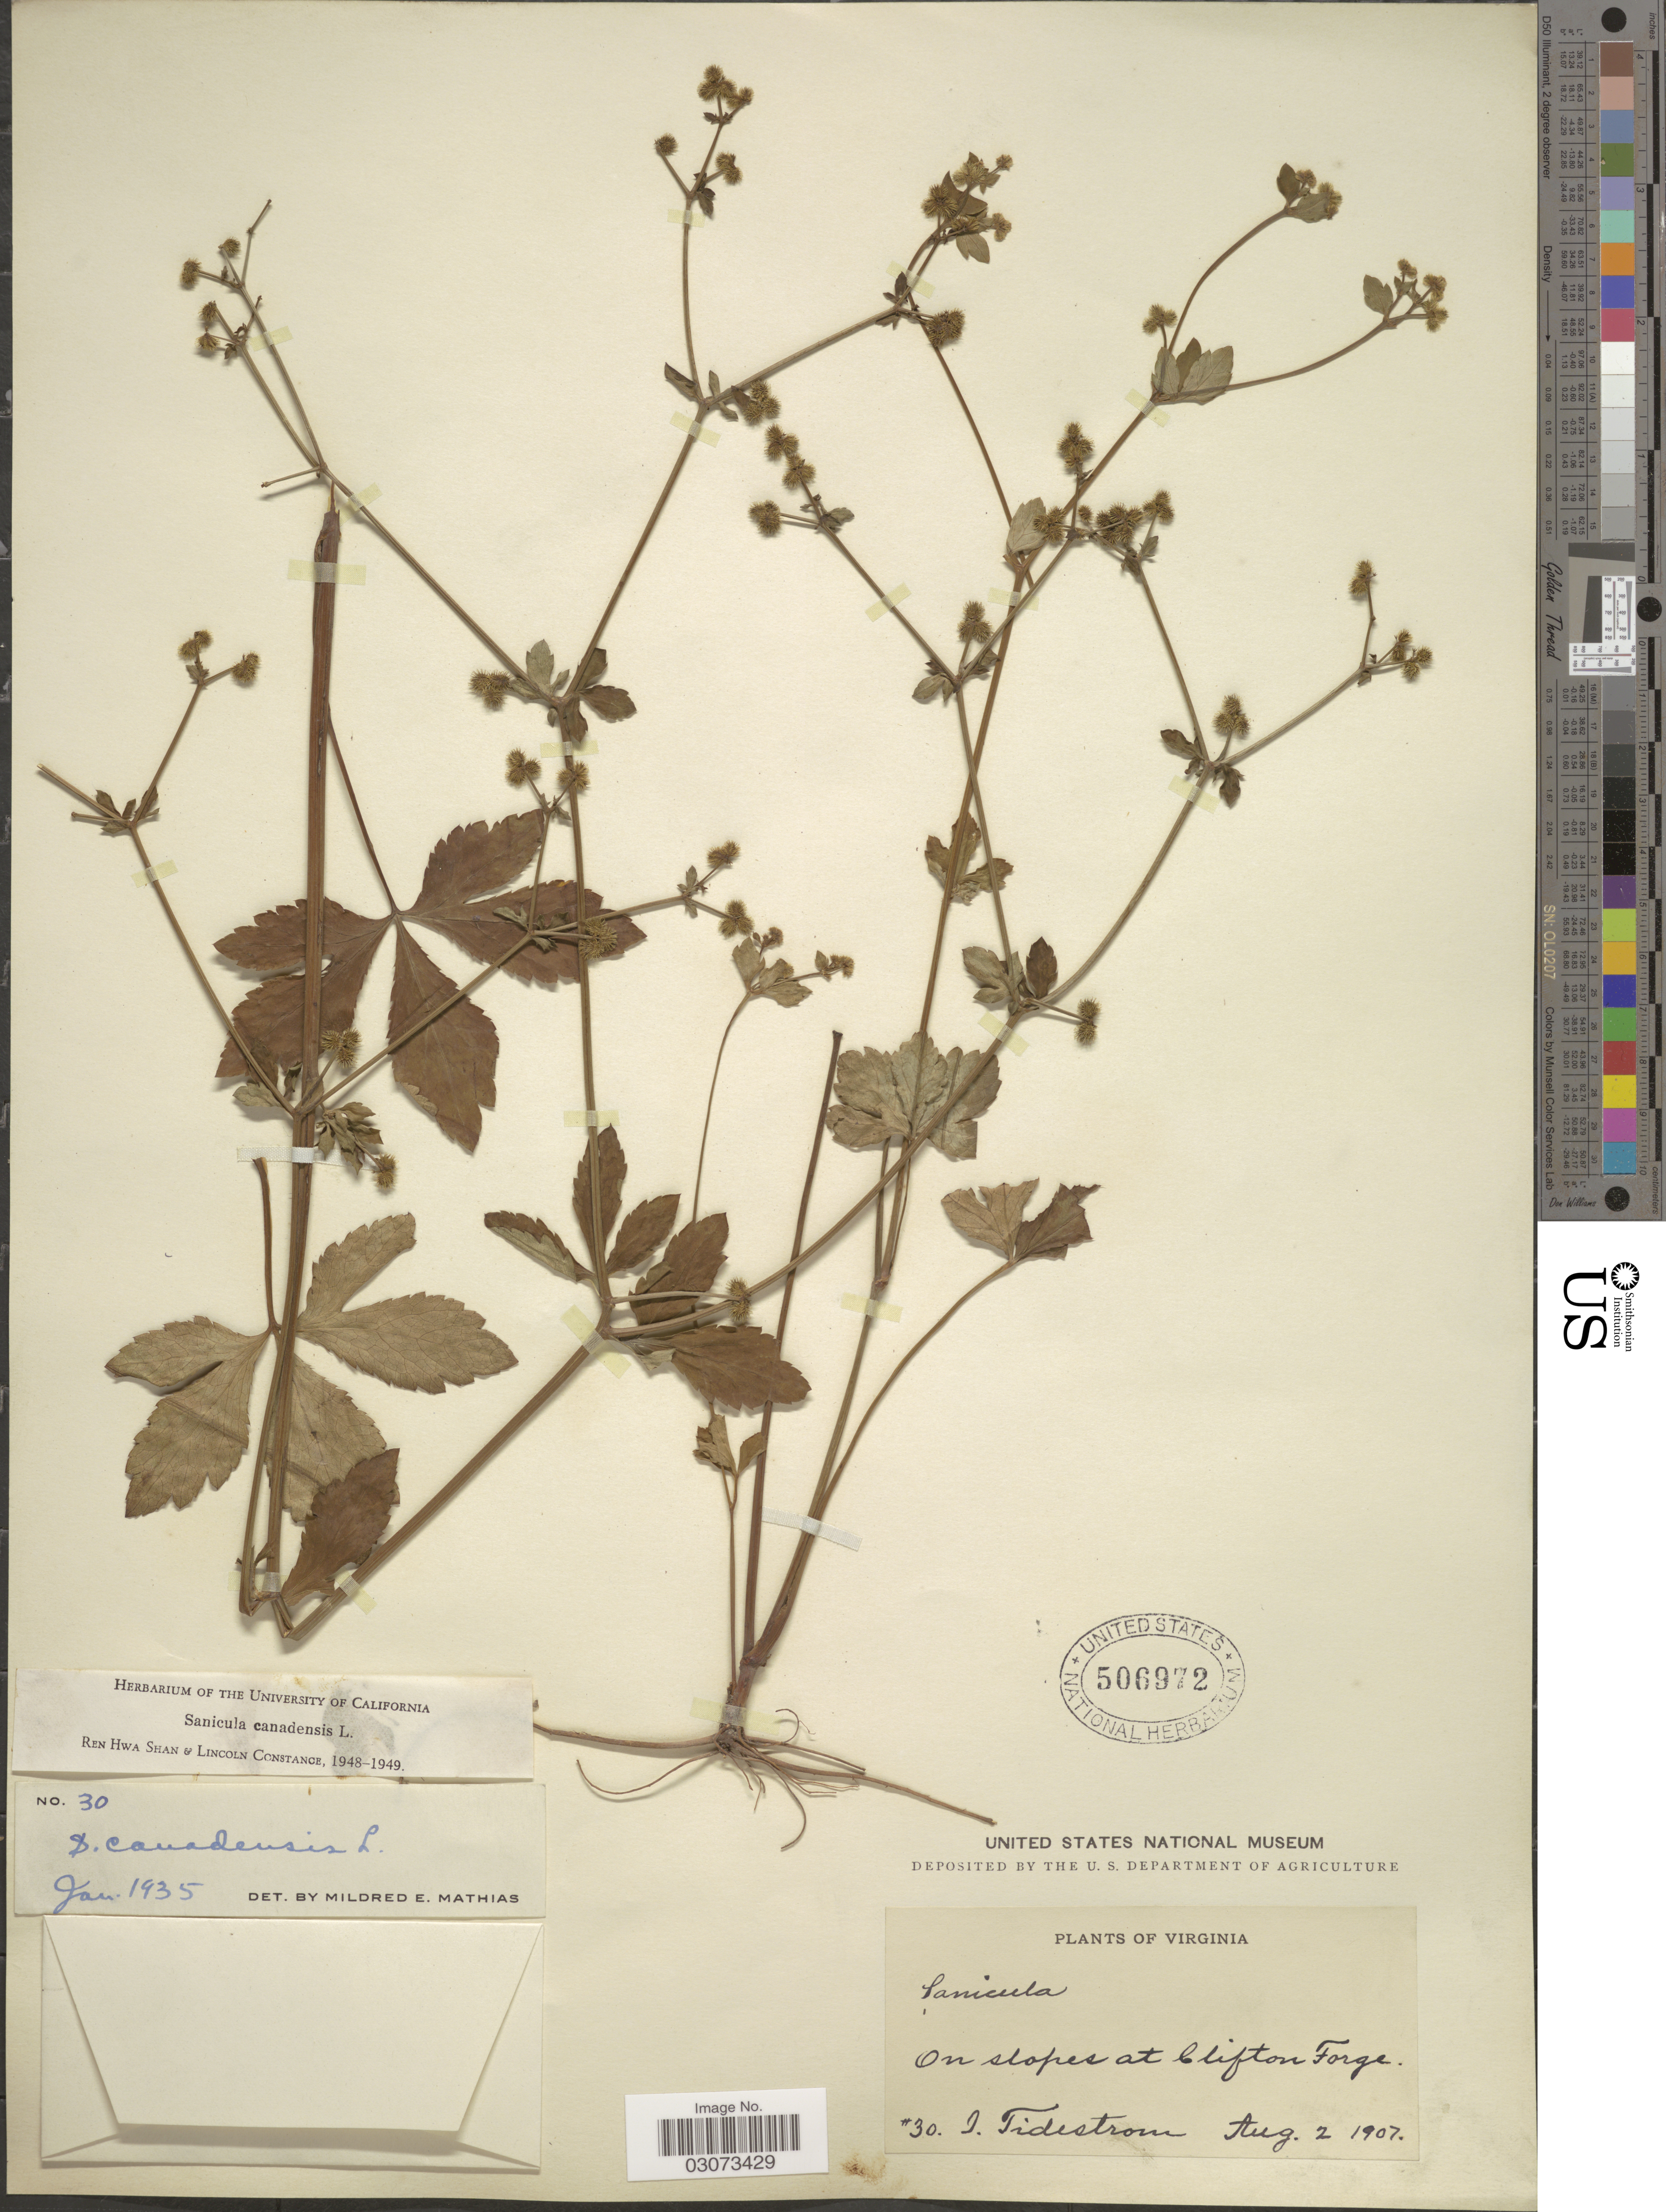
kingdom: Plantae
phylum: Tracheophyta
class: Magnoliopsida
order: Apiales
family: Apiaceae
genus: Sanicula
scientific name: Sanicula canadensis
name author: L.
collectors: I. F. Tidestrom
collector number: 30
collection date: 1907-08-02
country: United States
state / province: Virginia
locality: On slopes at Clifton Forge.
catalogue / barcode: US 506972